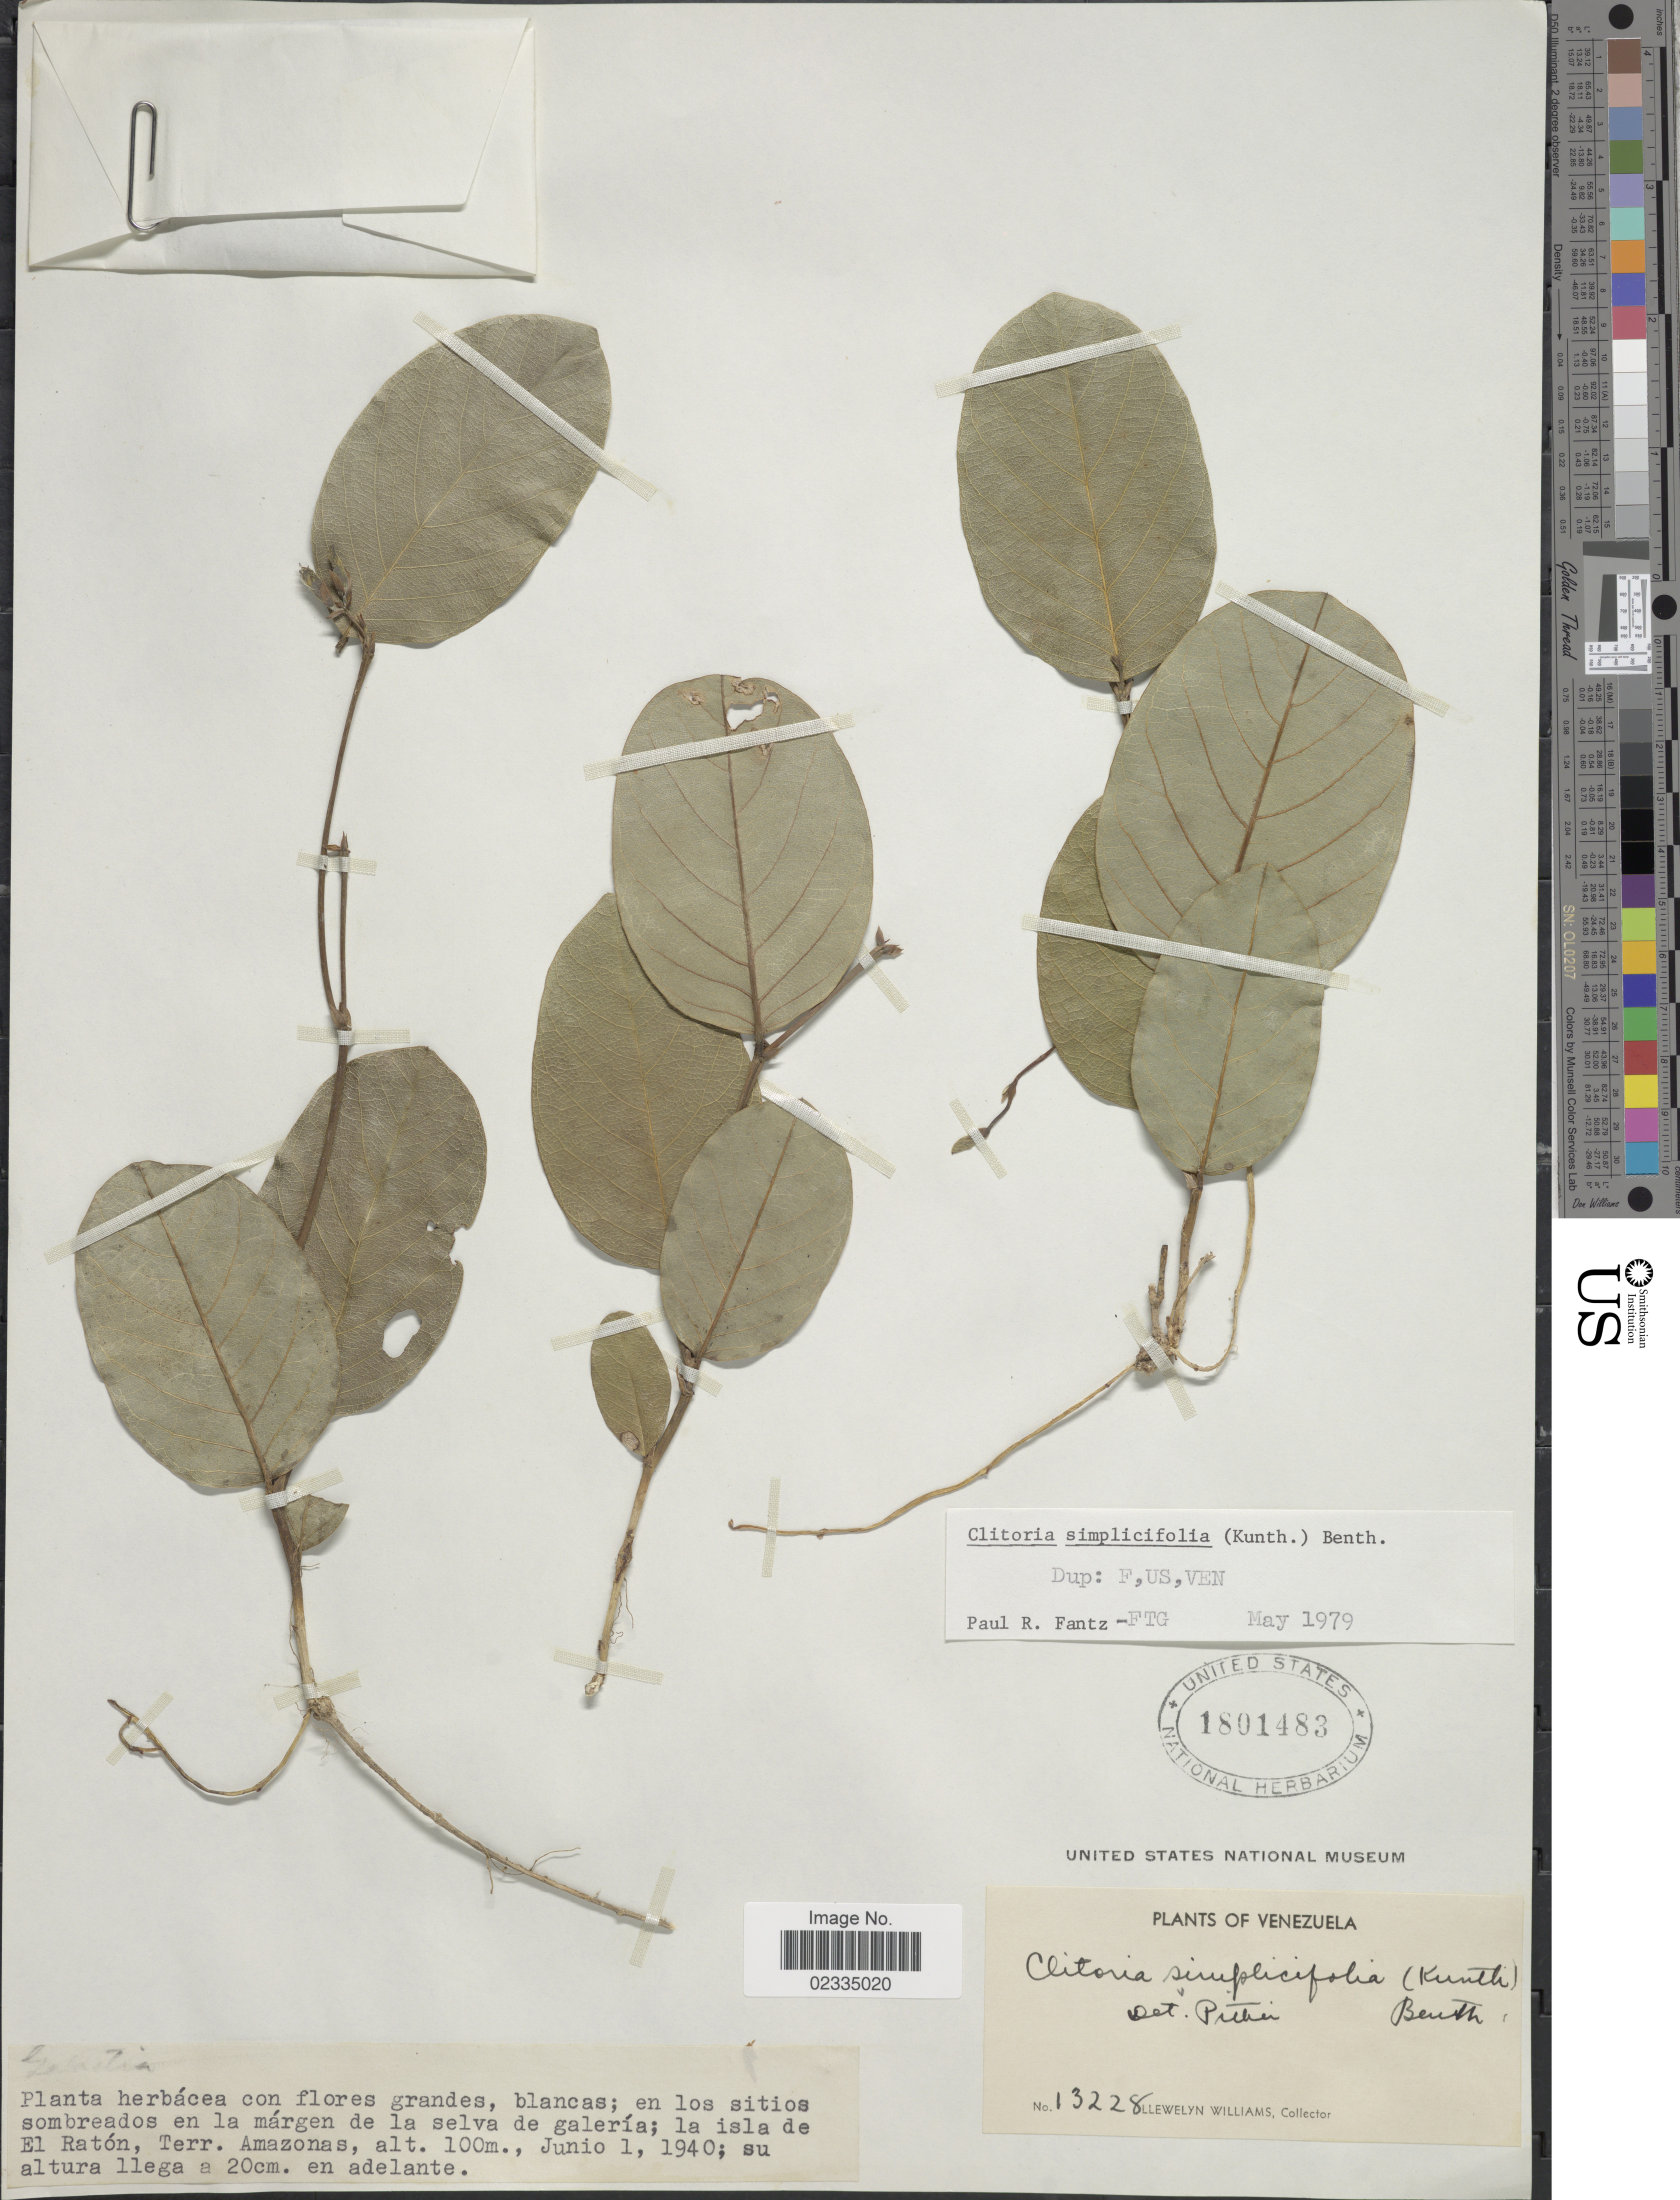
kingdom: Plantae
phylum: Tracheophyta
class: Magnoliopsida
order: Fabales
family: Fabaceae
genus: Clitoria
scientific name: Clitoria simplicifolia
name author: (Kunth) Benth.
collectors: Ll. Williams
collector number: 13228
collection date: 1940-06-01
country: Venezuela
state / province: Amazonas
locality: La isla de El Raton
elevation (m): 100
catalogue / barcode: US 1801483